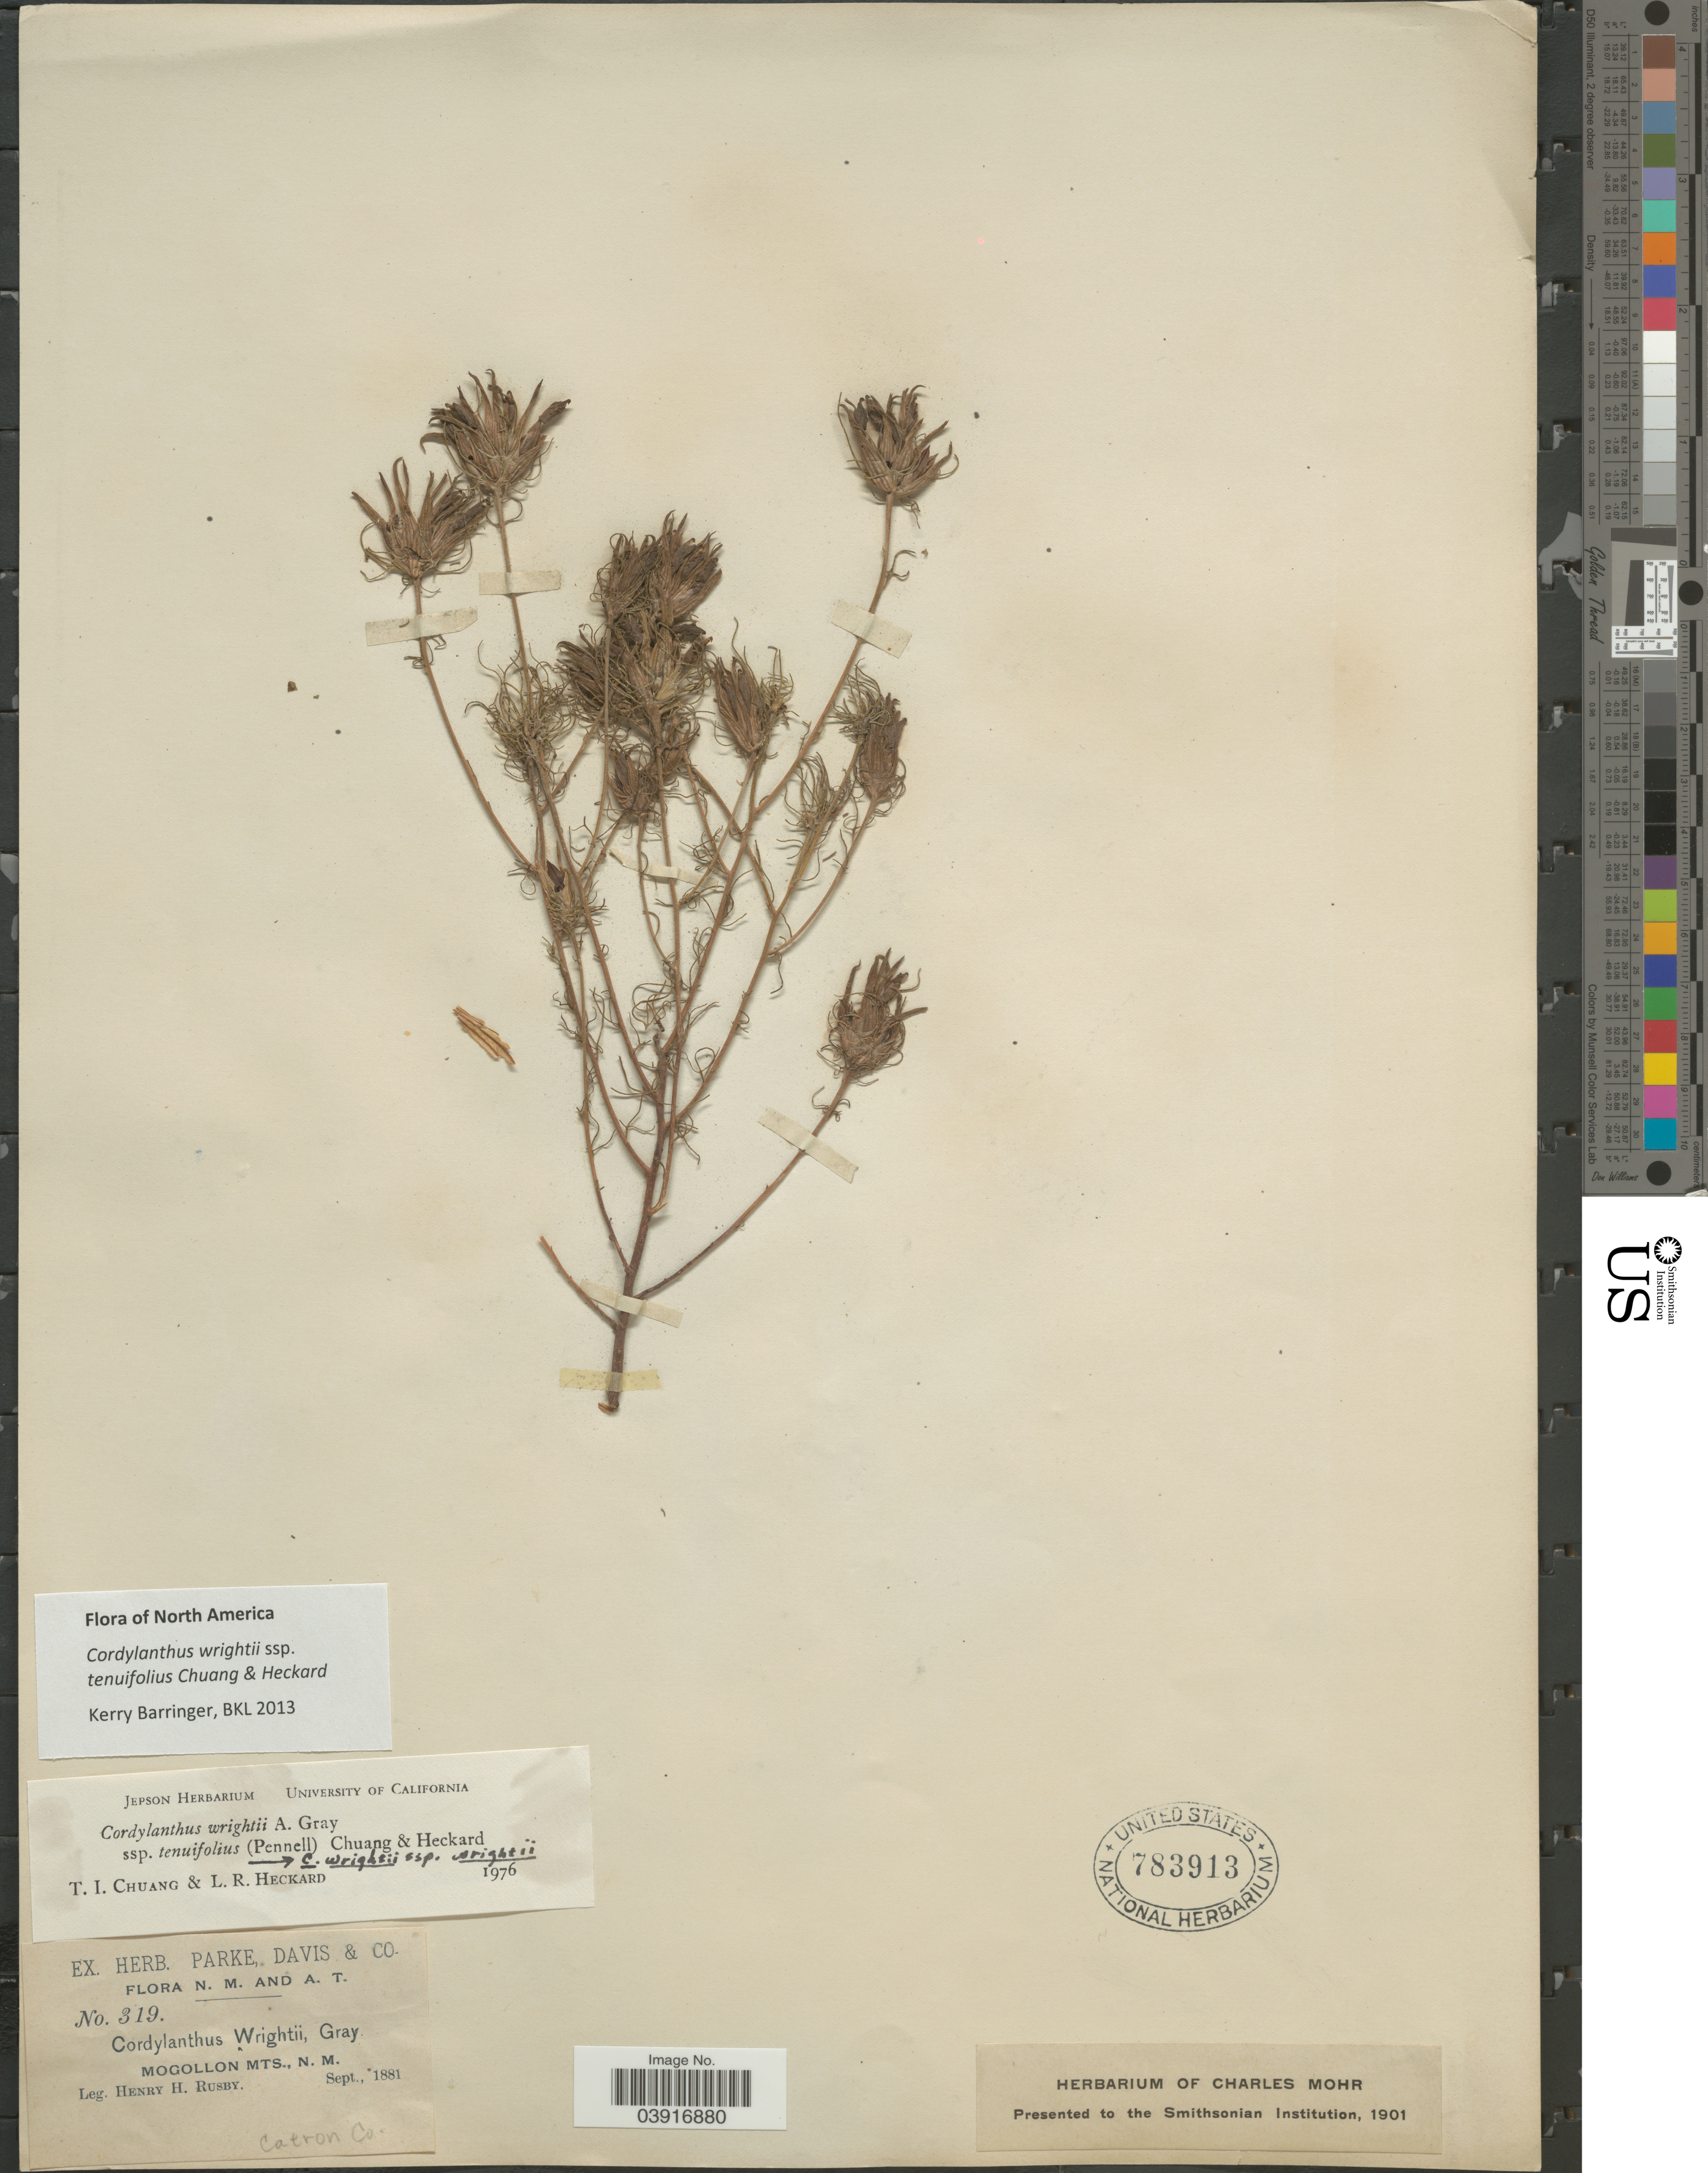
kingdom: Plantae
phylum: Tracheophyta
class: Magnoliopsida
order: Lamiales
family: Orobanchaceae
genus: Cordylanthus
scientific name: Cordylanthus wrightii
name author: A. Gray in Emory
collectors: H. H. Rusby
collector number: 319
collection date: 1881-09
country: United States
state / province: New Mexico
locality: Mogollon Mts. Catron Co.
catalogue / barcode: US 783913